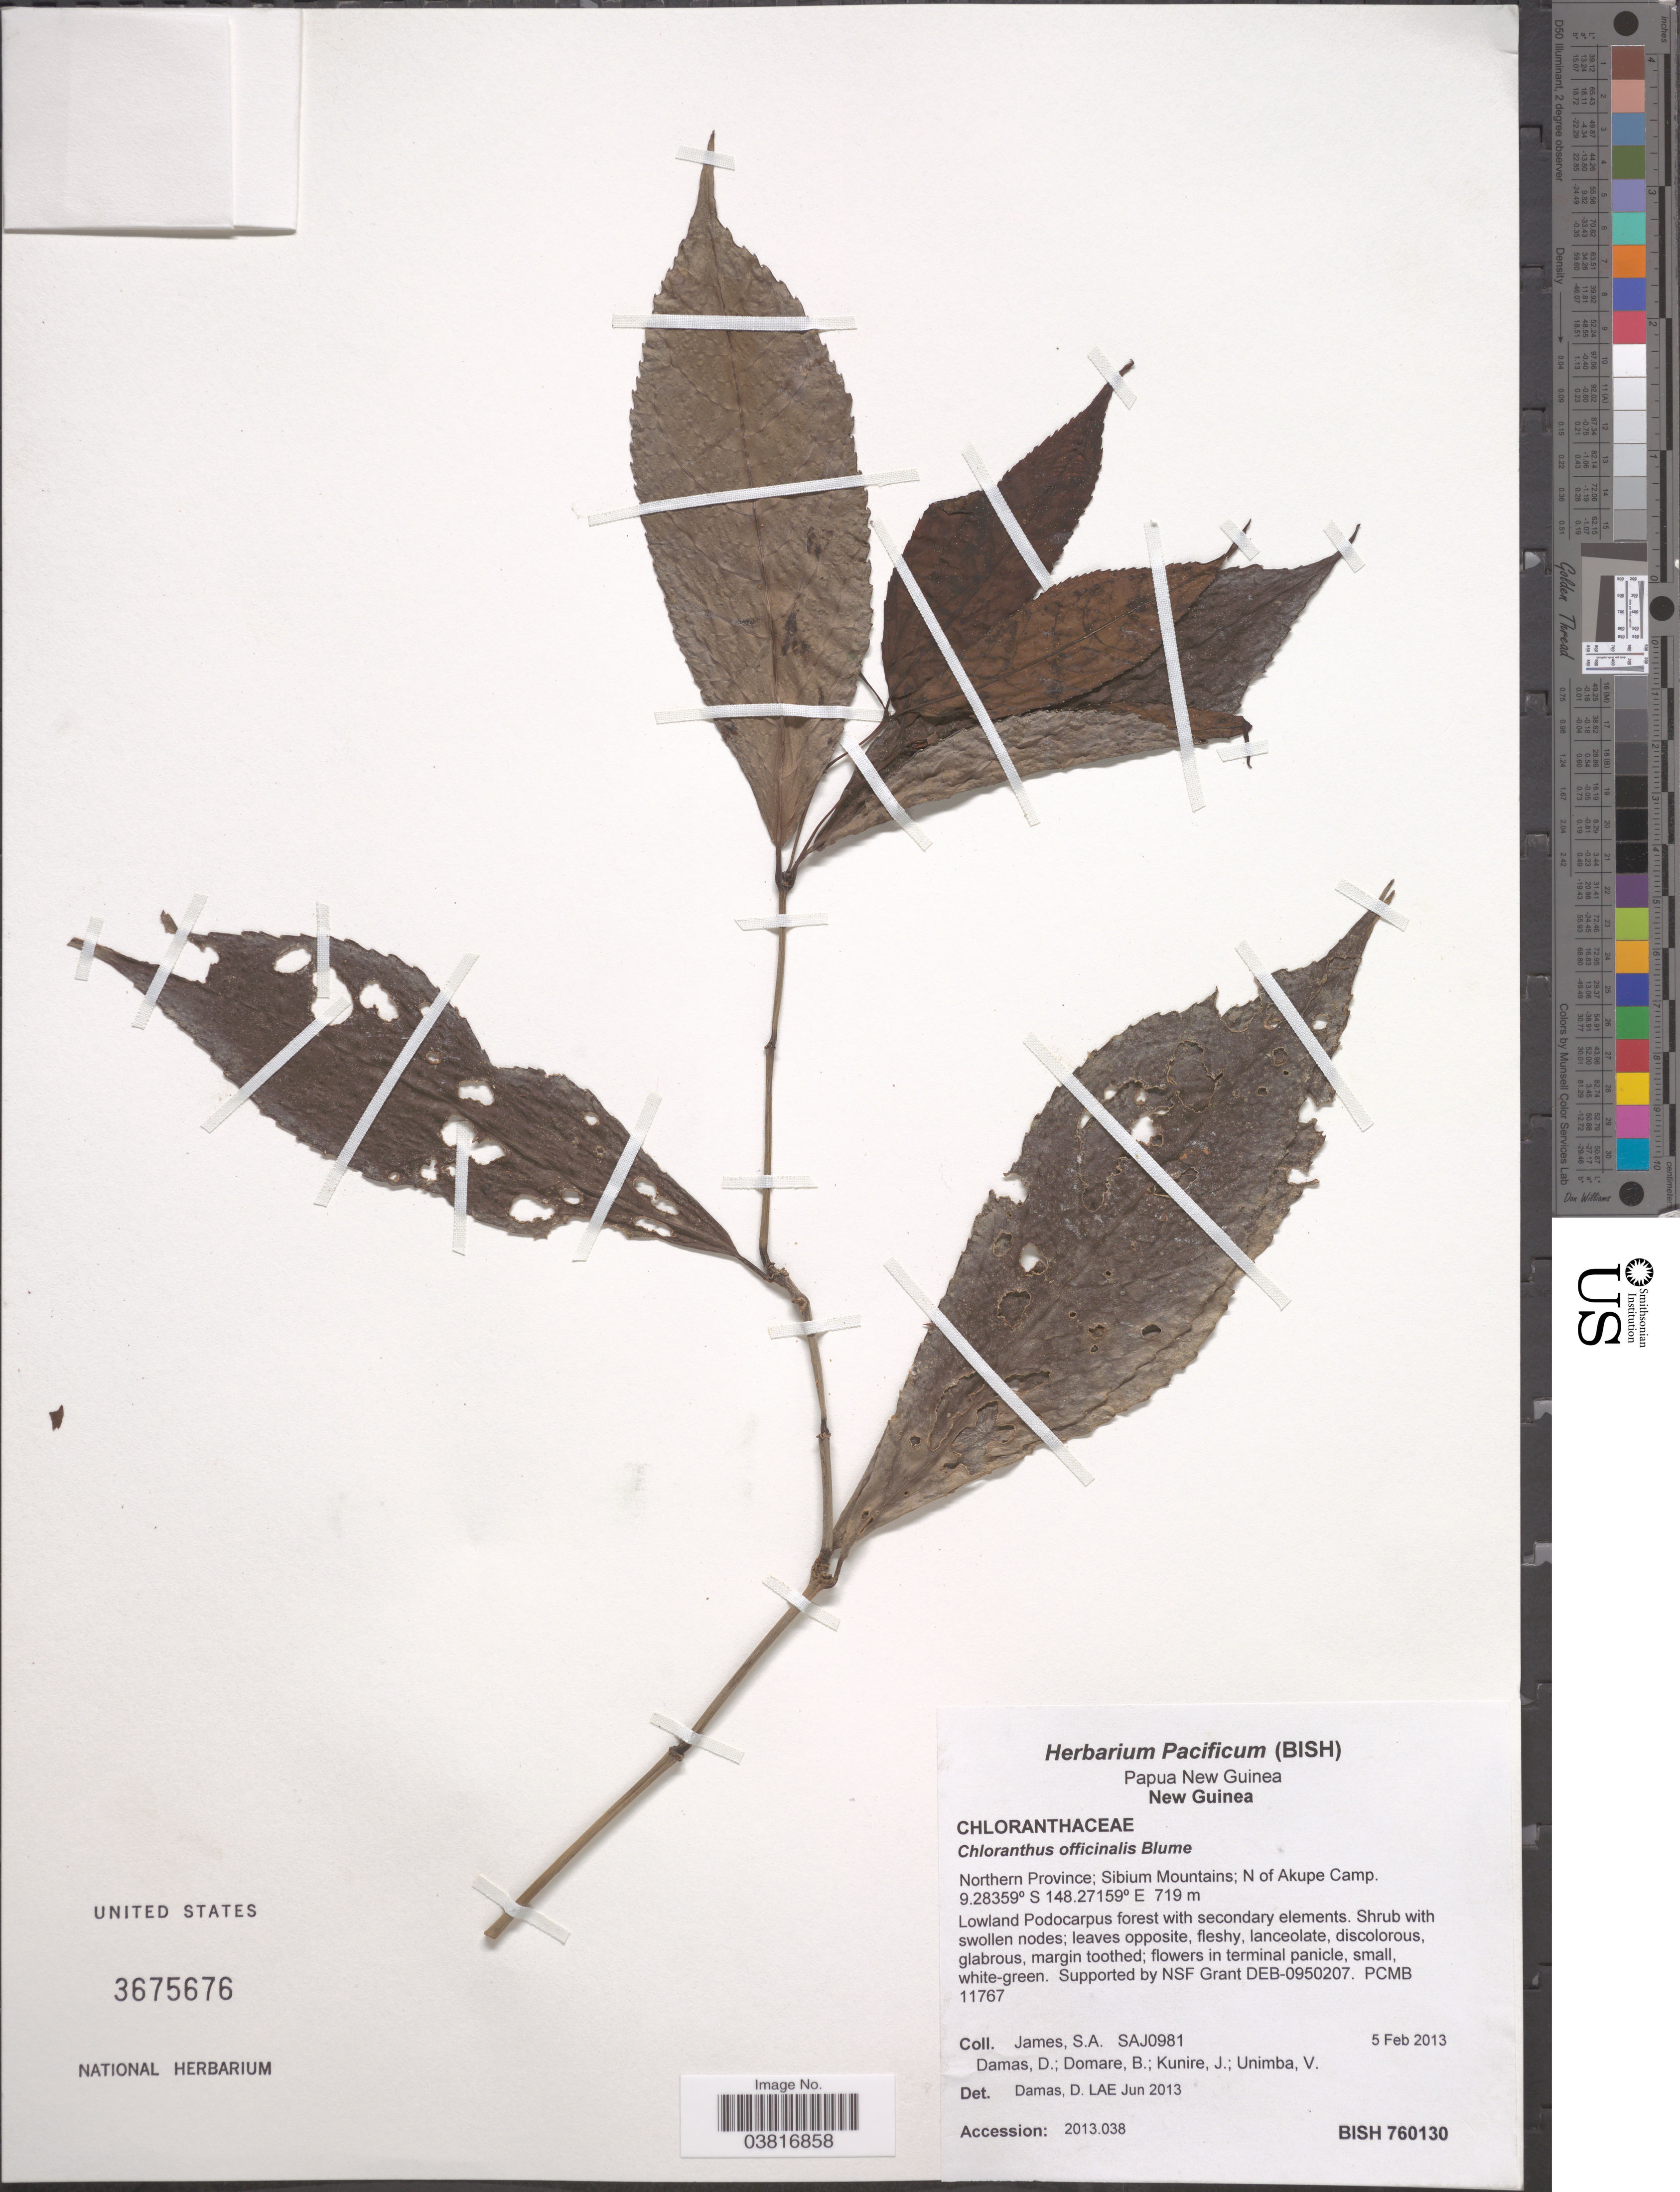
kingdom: Plantae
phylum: Tracheophyta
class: Magnoliopsida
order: Chloranthales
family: Chloranthaceae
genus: Chloranthus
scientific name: Chloranthus erectus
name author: (Buch.-Ham.) Verdc.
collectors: S. James, D. Damas, B. Domare, J. Kunire & V. Unimba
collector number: SAJ0981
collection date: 2013-02-05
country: Papua New Guinea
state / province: Northern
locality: New Guinea. Northern Province; Sibium Mountains; N of Akupe Camp.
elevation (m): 719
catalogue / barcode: US 3675676